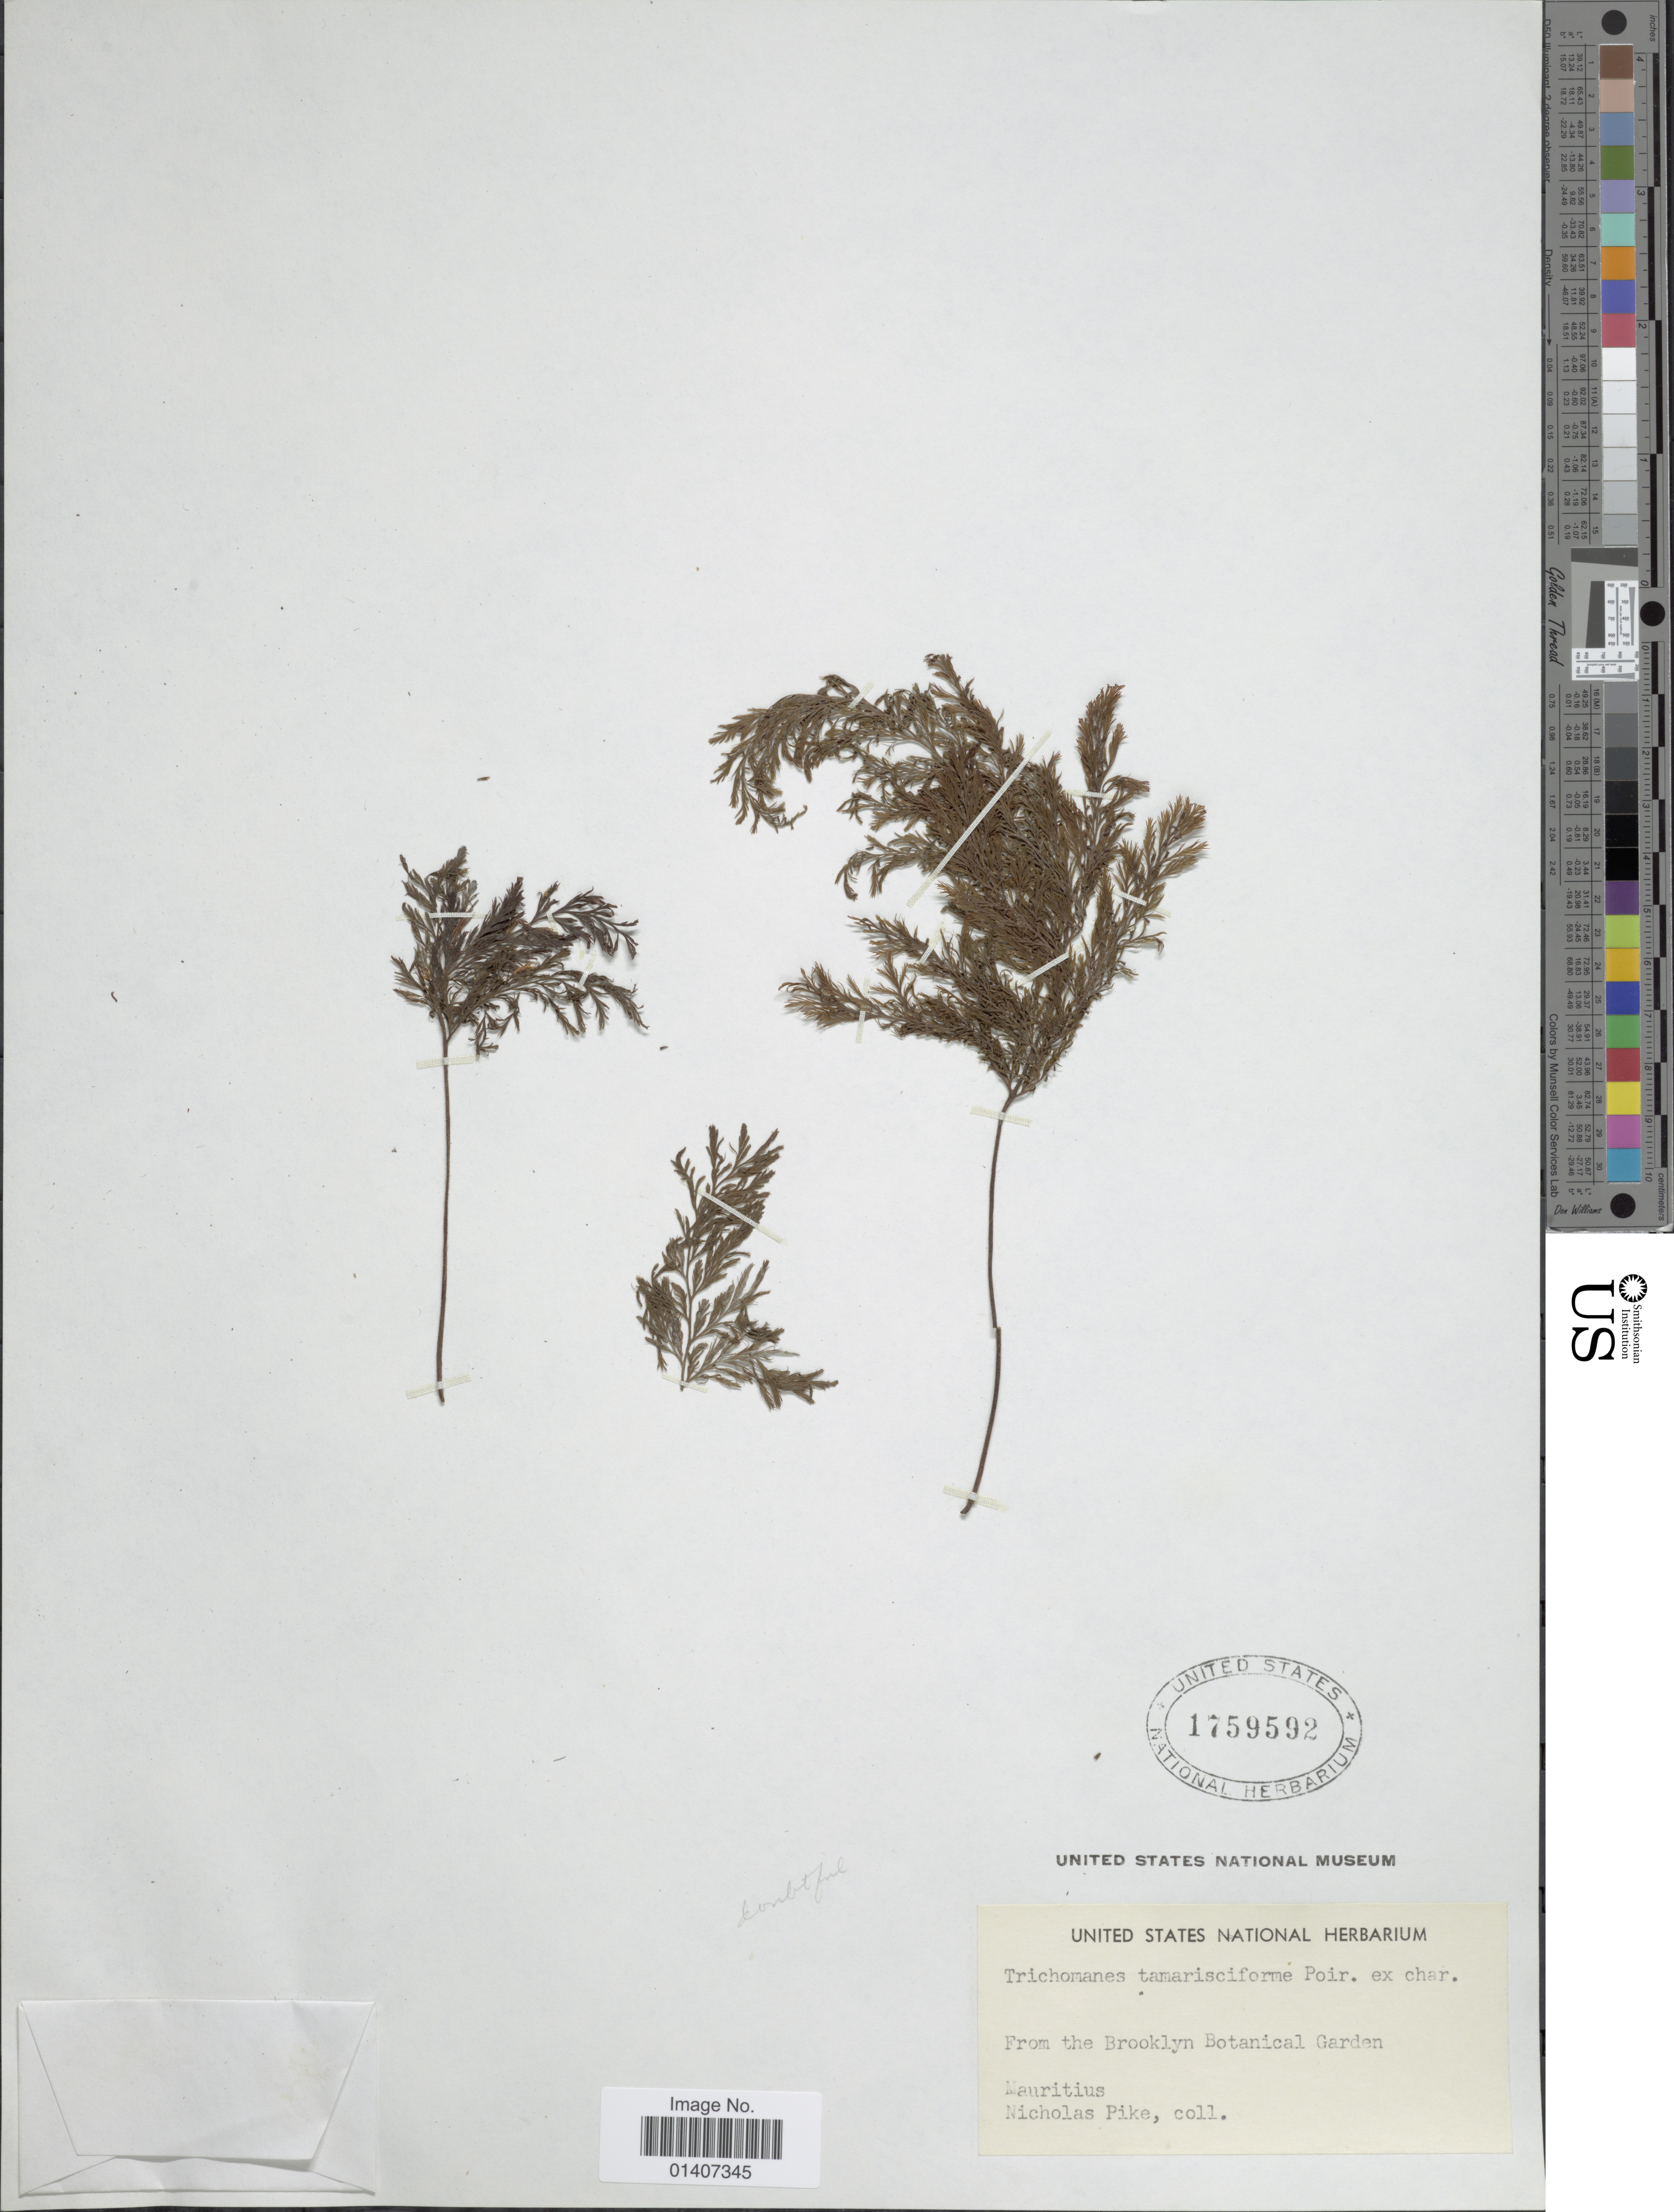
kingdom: Plantae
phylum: Tracheophyta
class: Polypodiopsida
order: Hymenophyllales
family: Hymenophyllaceae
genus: Abrodictyum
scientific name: Abrodictyum tamarisciforme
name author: (Jacq.) Ebihara & Dubuisson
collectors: N. Pike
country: Mauritius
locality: From the Brooklyn Botanical Garden, Mauritius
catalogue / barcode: US 1759592